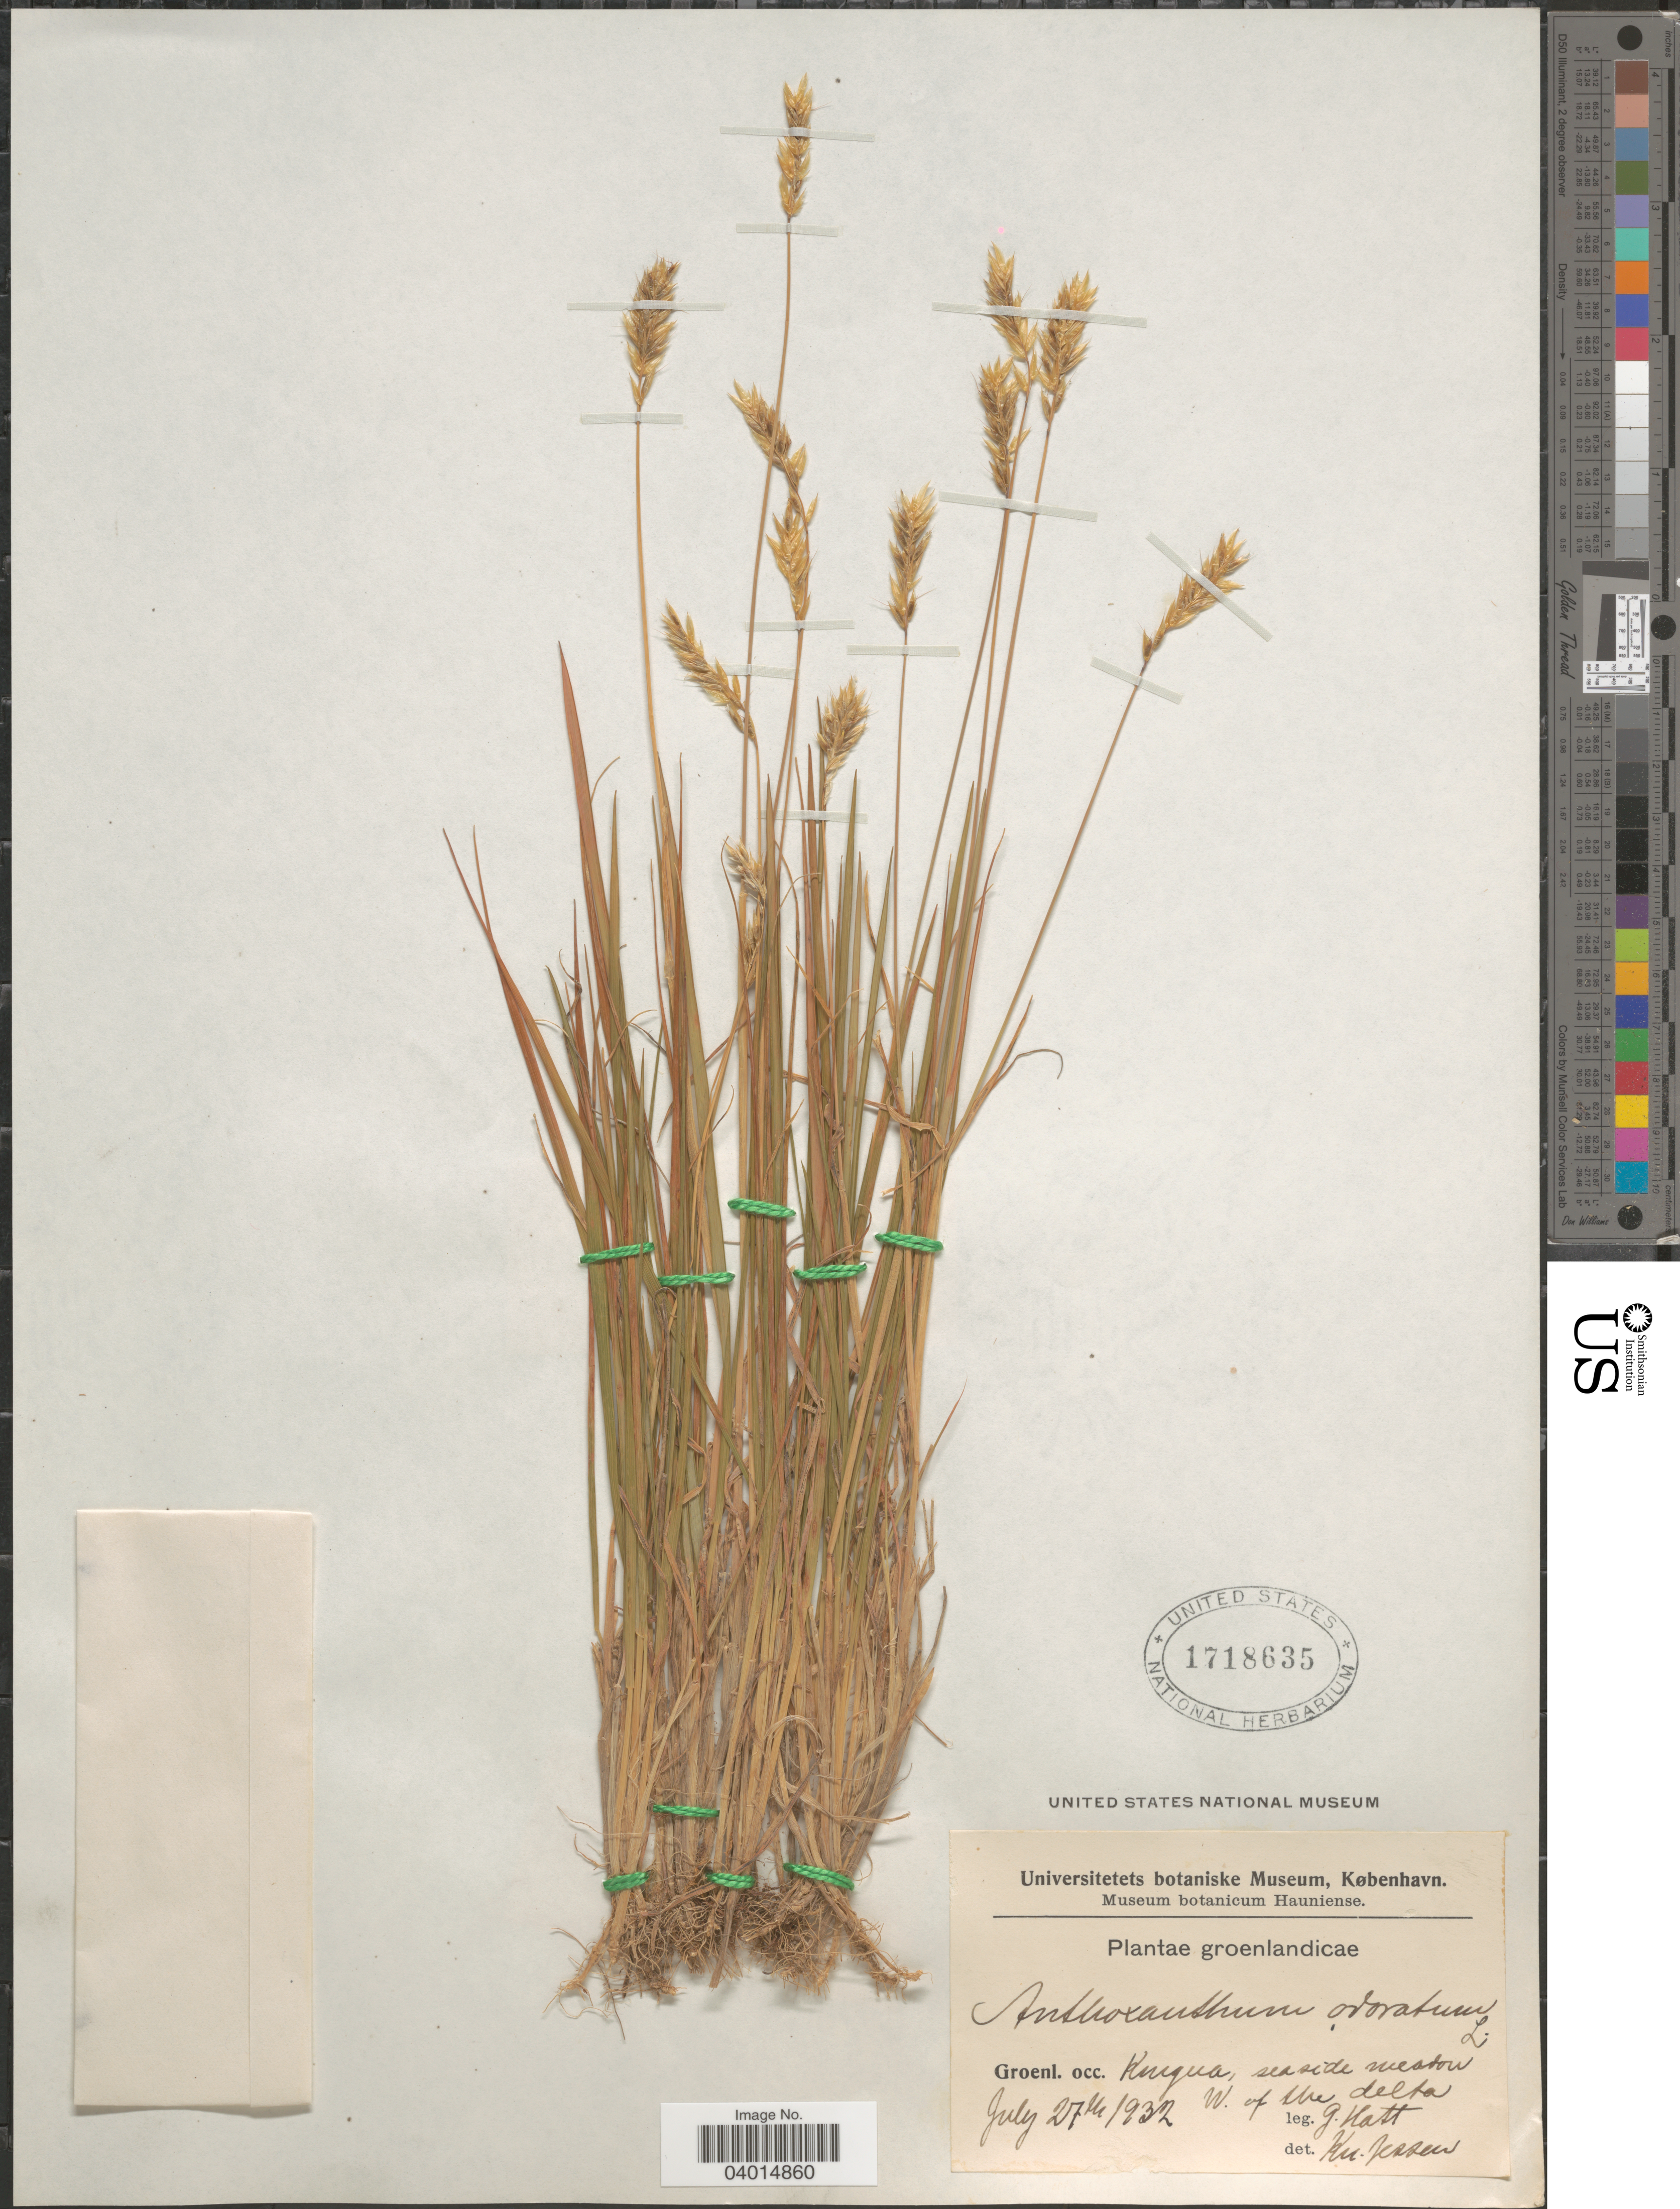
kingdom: Plantae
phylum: Tracheophyta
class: Liliopsida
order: Poales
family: Poaceae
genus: Anthoxanthum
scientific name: Anthoxanthum odoratum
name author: L.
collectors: G. Hatt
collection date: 1932-07-27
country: Greenland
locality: Groenlandicae. Groenl. occ. Kingua, seaside meadow W. of the delta.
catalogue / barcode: US 1718635